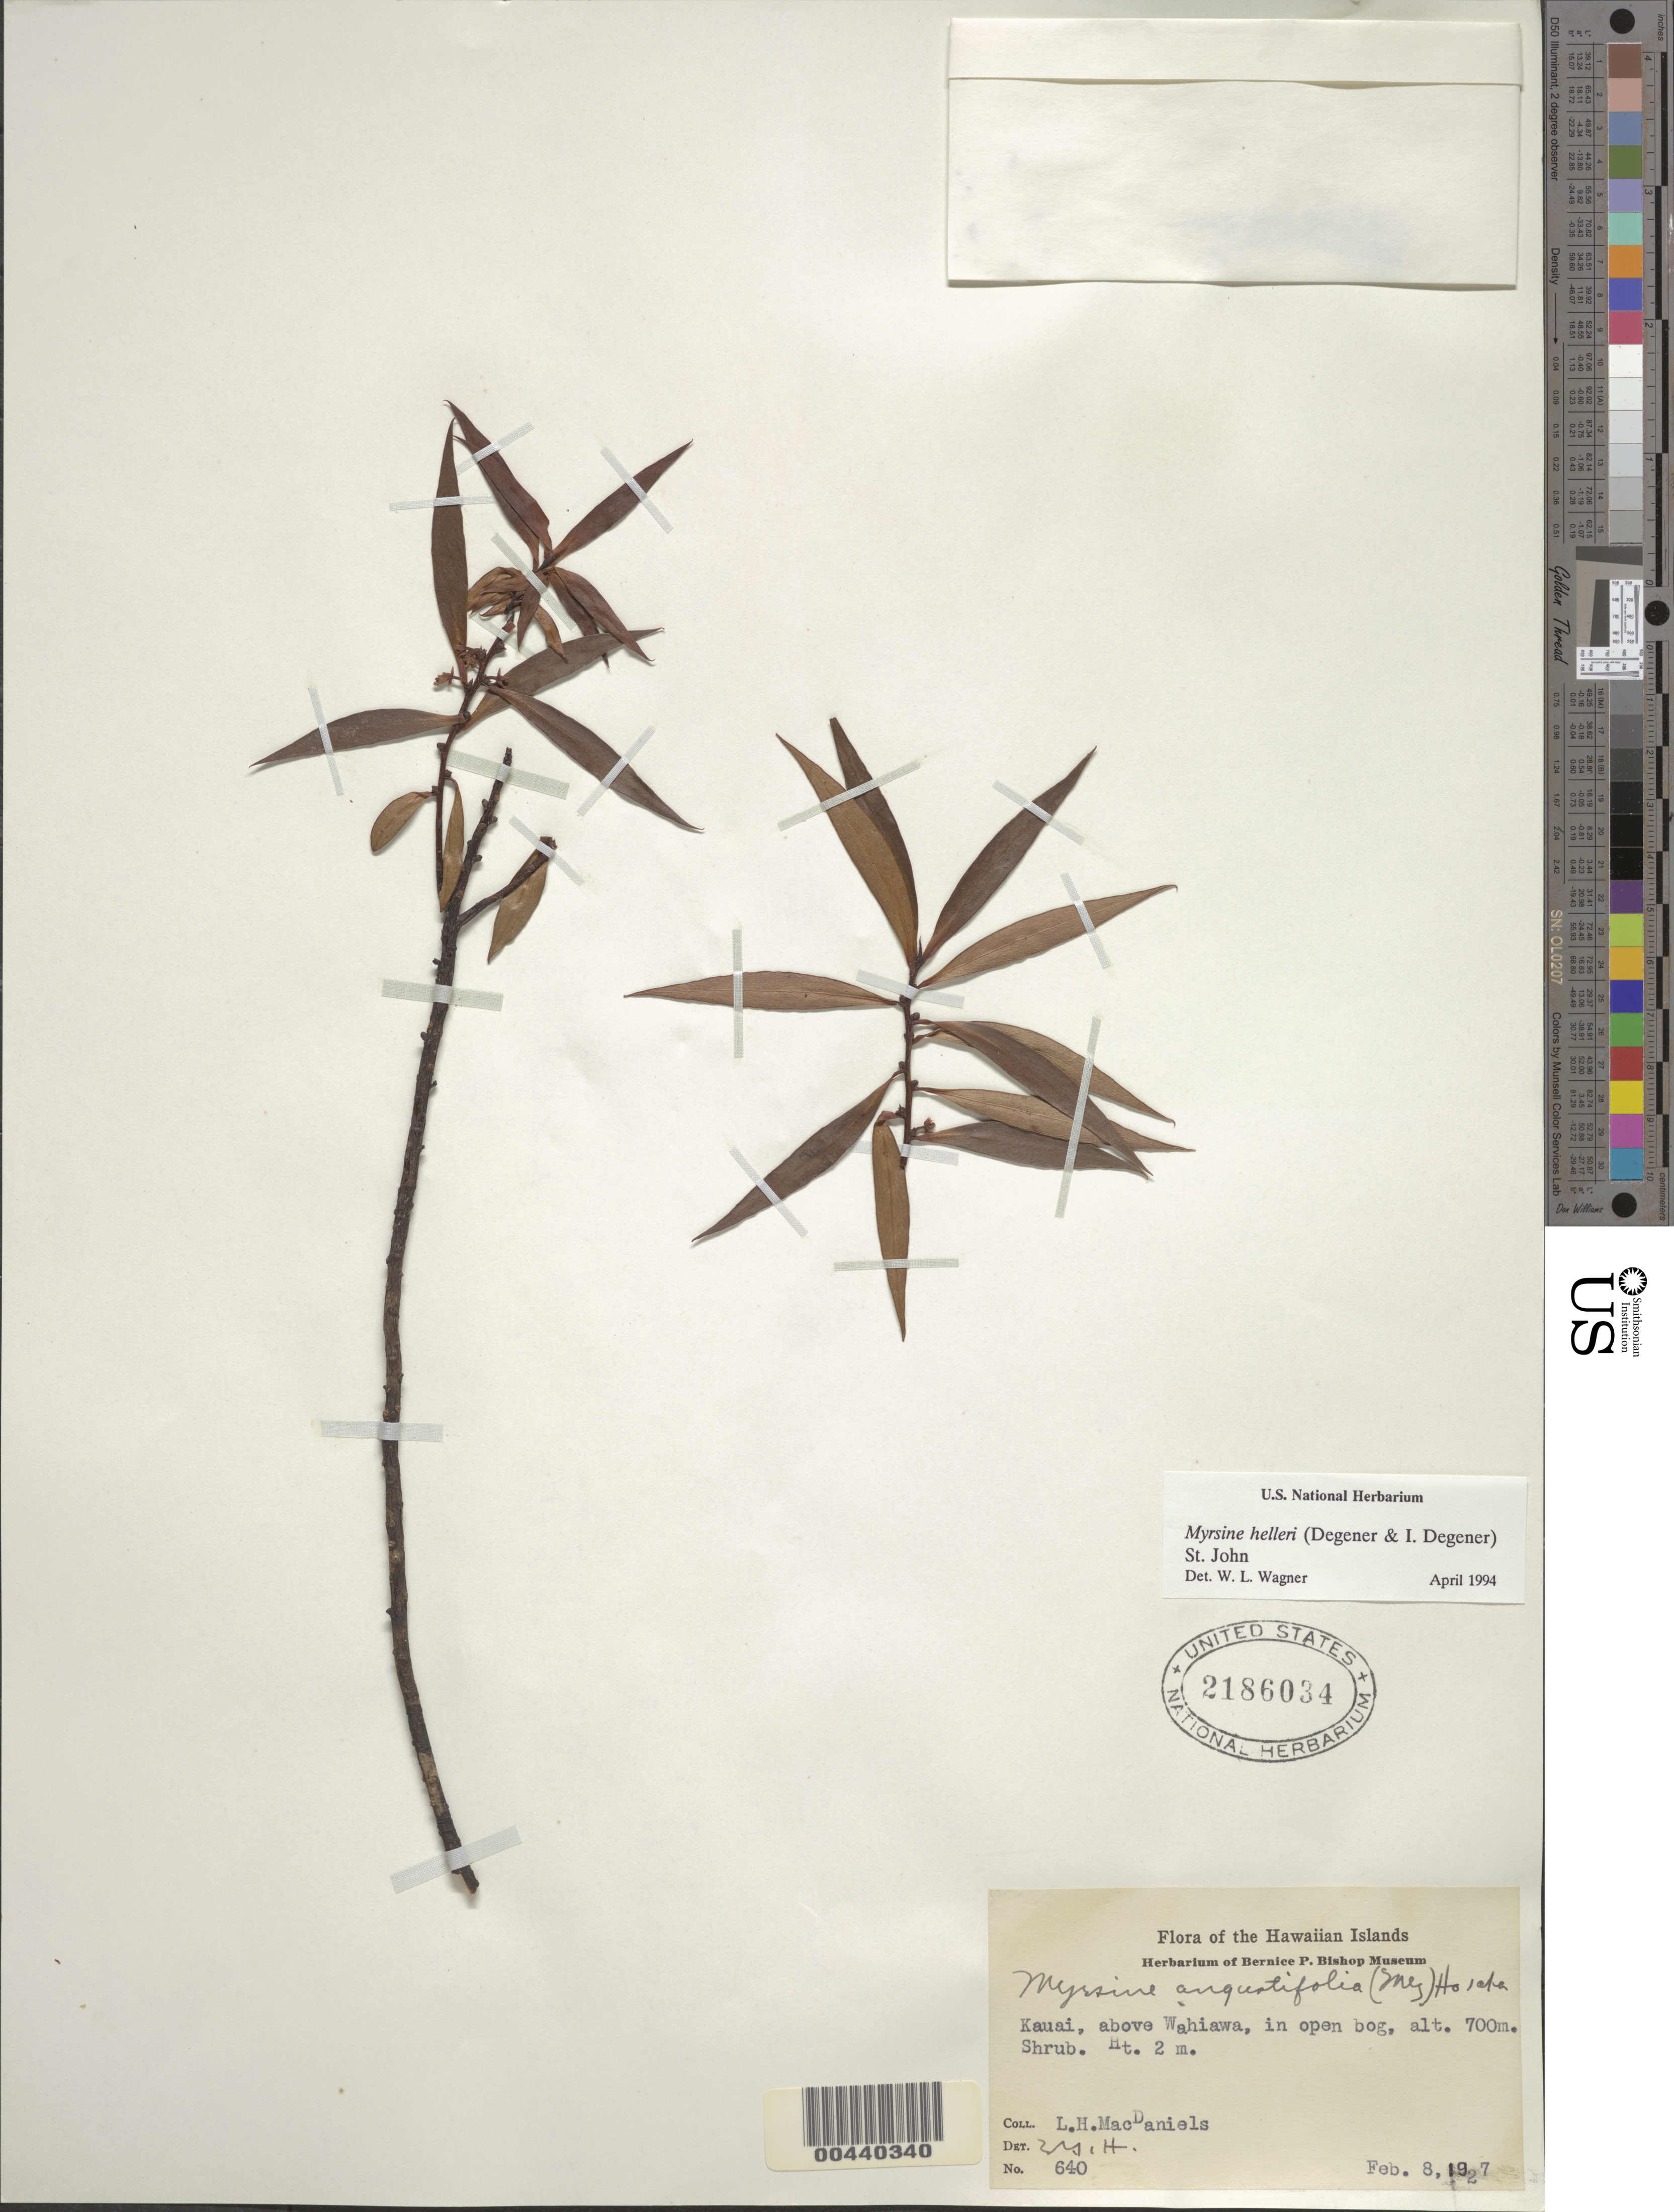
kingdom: Plantae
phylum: Tracheophyta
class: Magnoliopsida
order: Ericales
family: Primulaceae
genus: Myrsine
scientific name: Myrsine helleri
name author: (O. Deg. & I. Deg.) H. St. John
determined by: Wagner, W. L., (BOT), Smithsonian Institution - National Museum of Natural History (UNITED STATES)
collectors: L. MacDaniels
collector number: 640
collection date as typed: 8 Feb 1927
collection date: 1927-02-08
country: United States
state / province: Hawaii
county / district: Kauai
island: Kaua'i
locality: Above Wahiawa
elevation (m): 700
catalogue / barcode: US 2186034